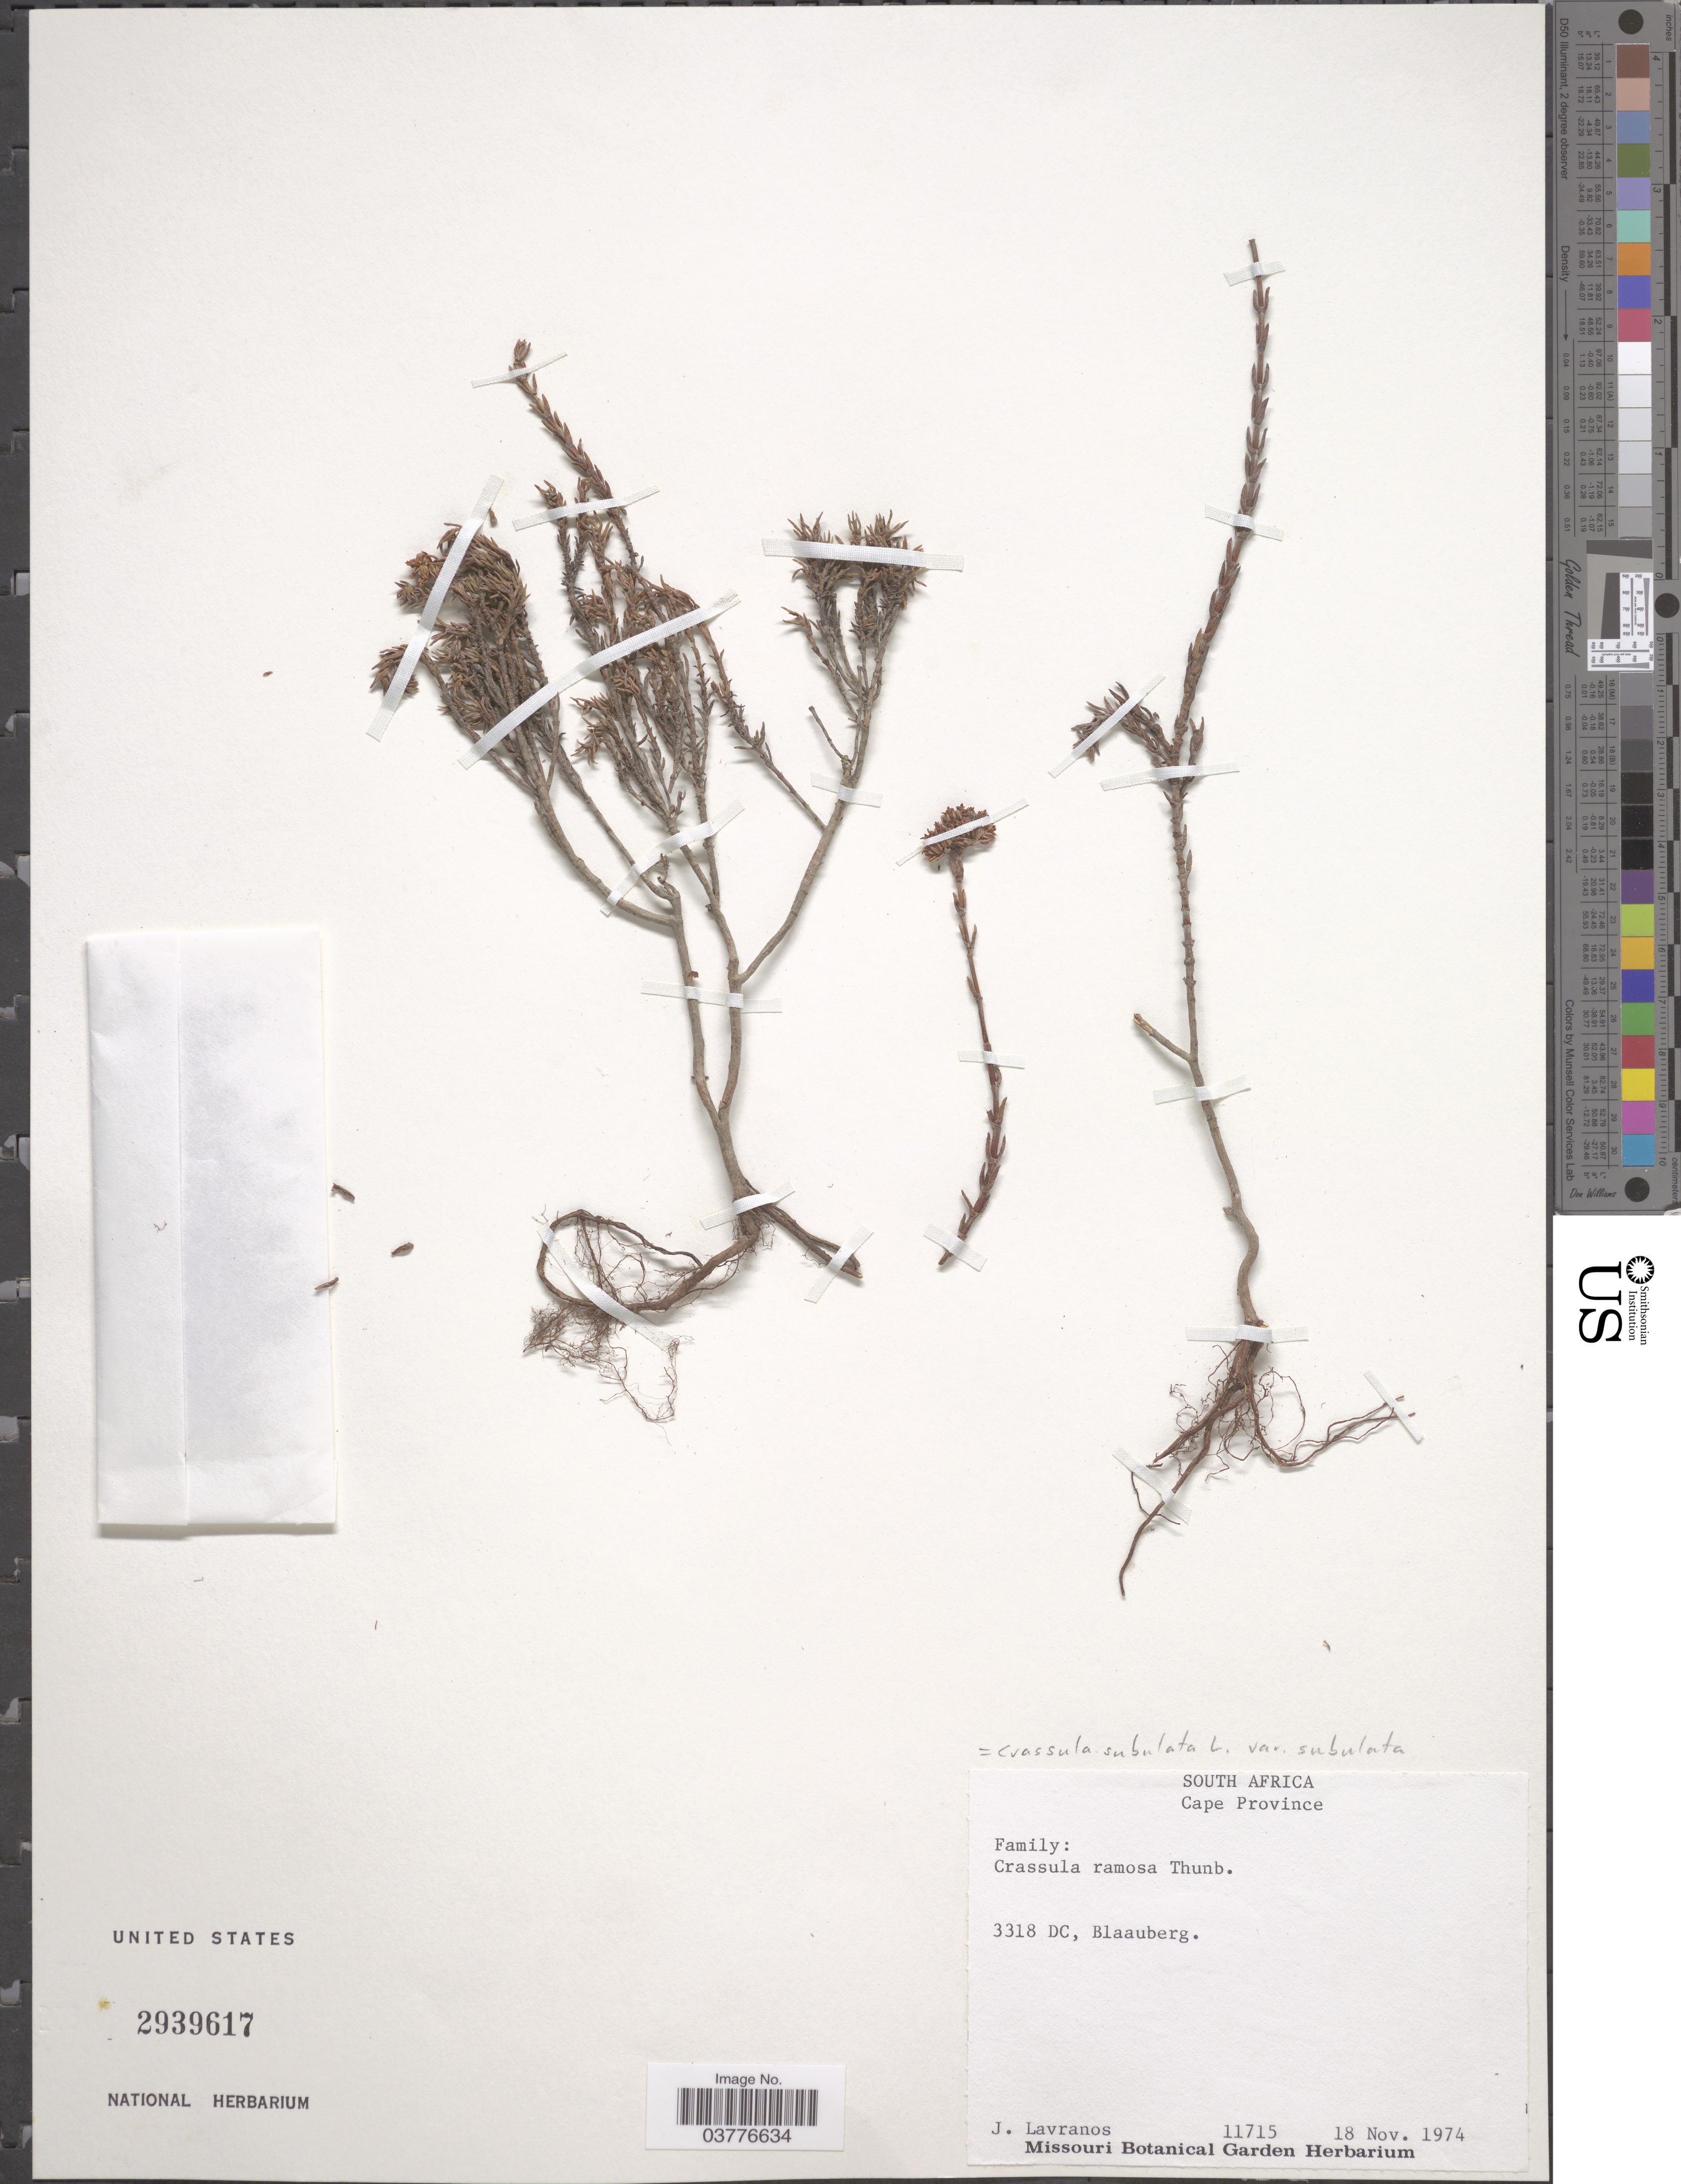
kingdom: Plantae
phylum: Tracheophyta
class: Magnoliopsida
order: Saxifragales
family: Crassulaceae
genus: Crassula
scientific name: Crassula subulata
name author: L.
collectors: J. Lavranos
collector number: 11715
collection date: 1974-11-18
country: South Africa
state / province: Western Cape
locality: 3318 DC, Blaauberg.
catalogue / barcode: US 2939617